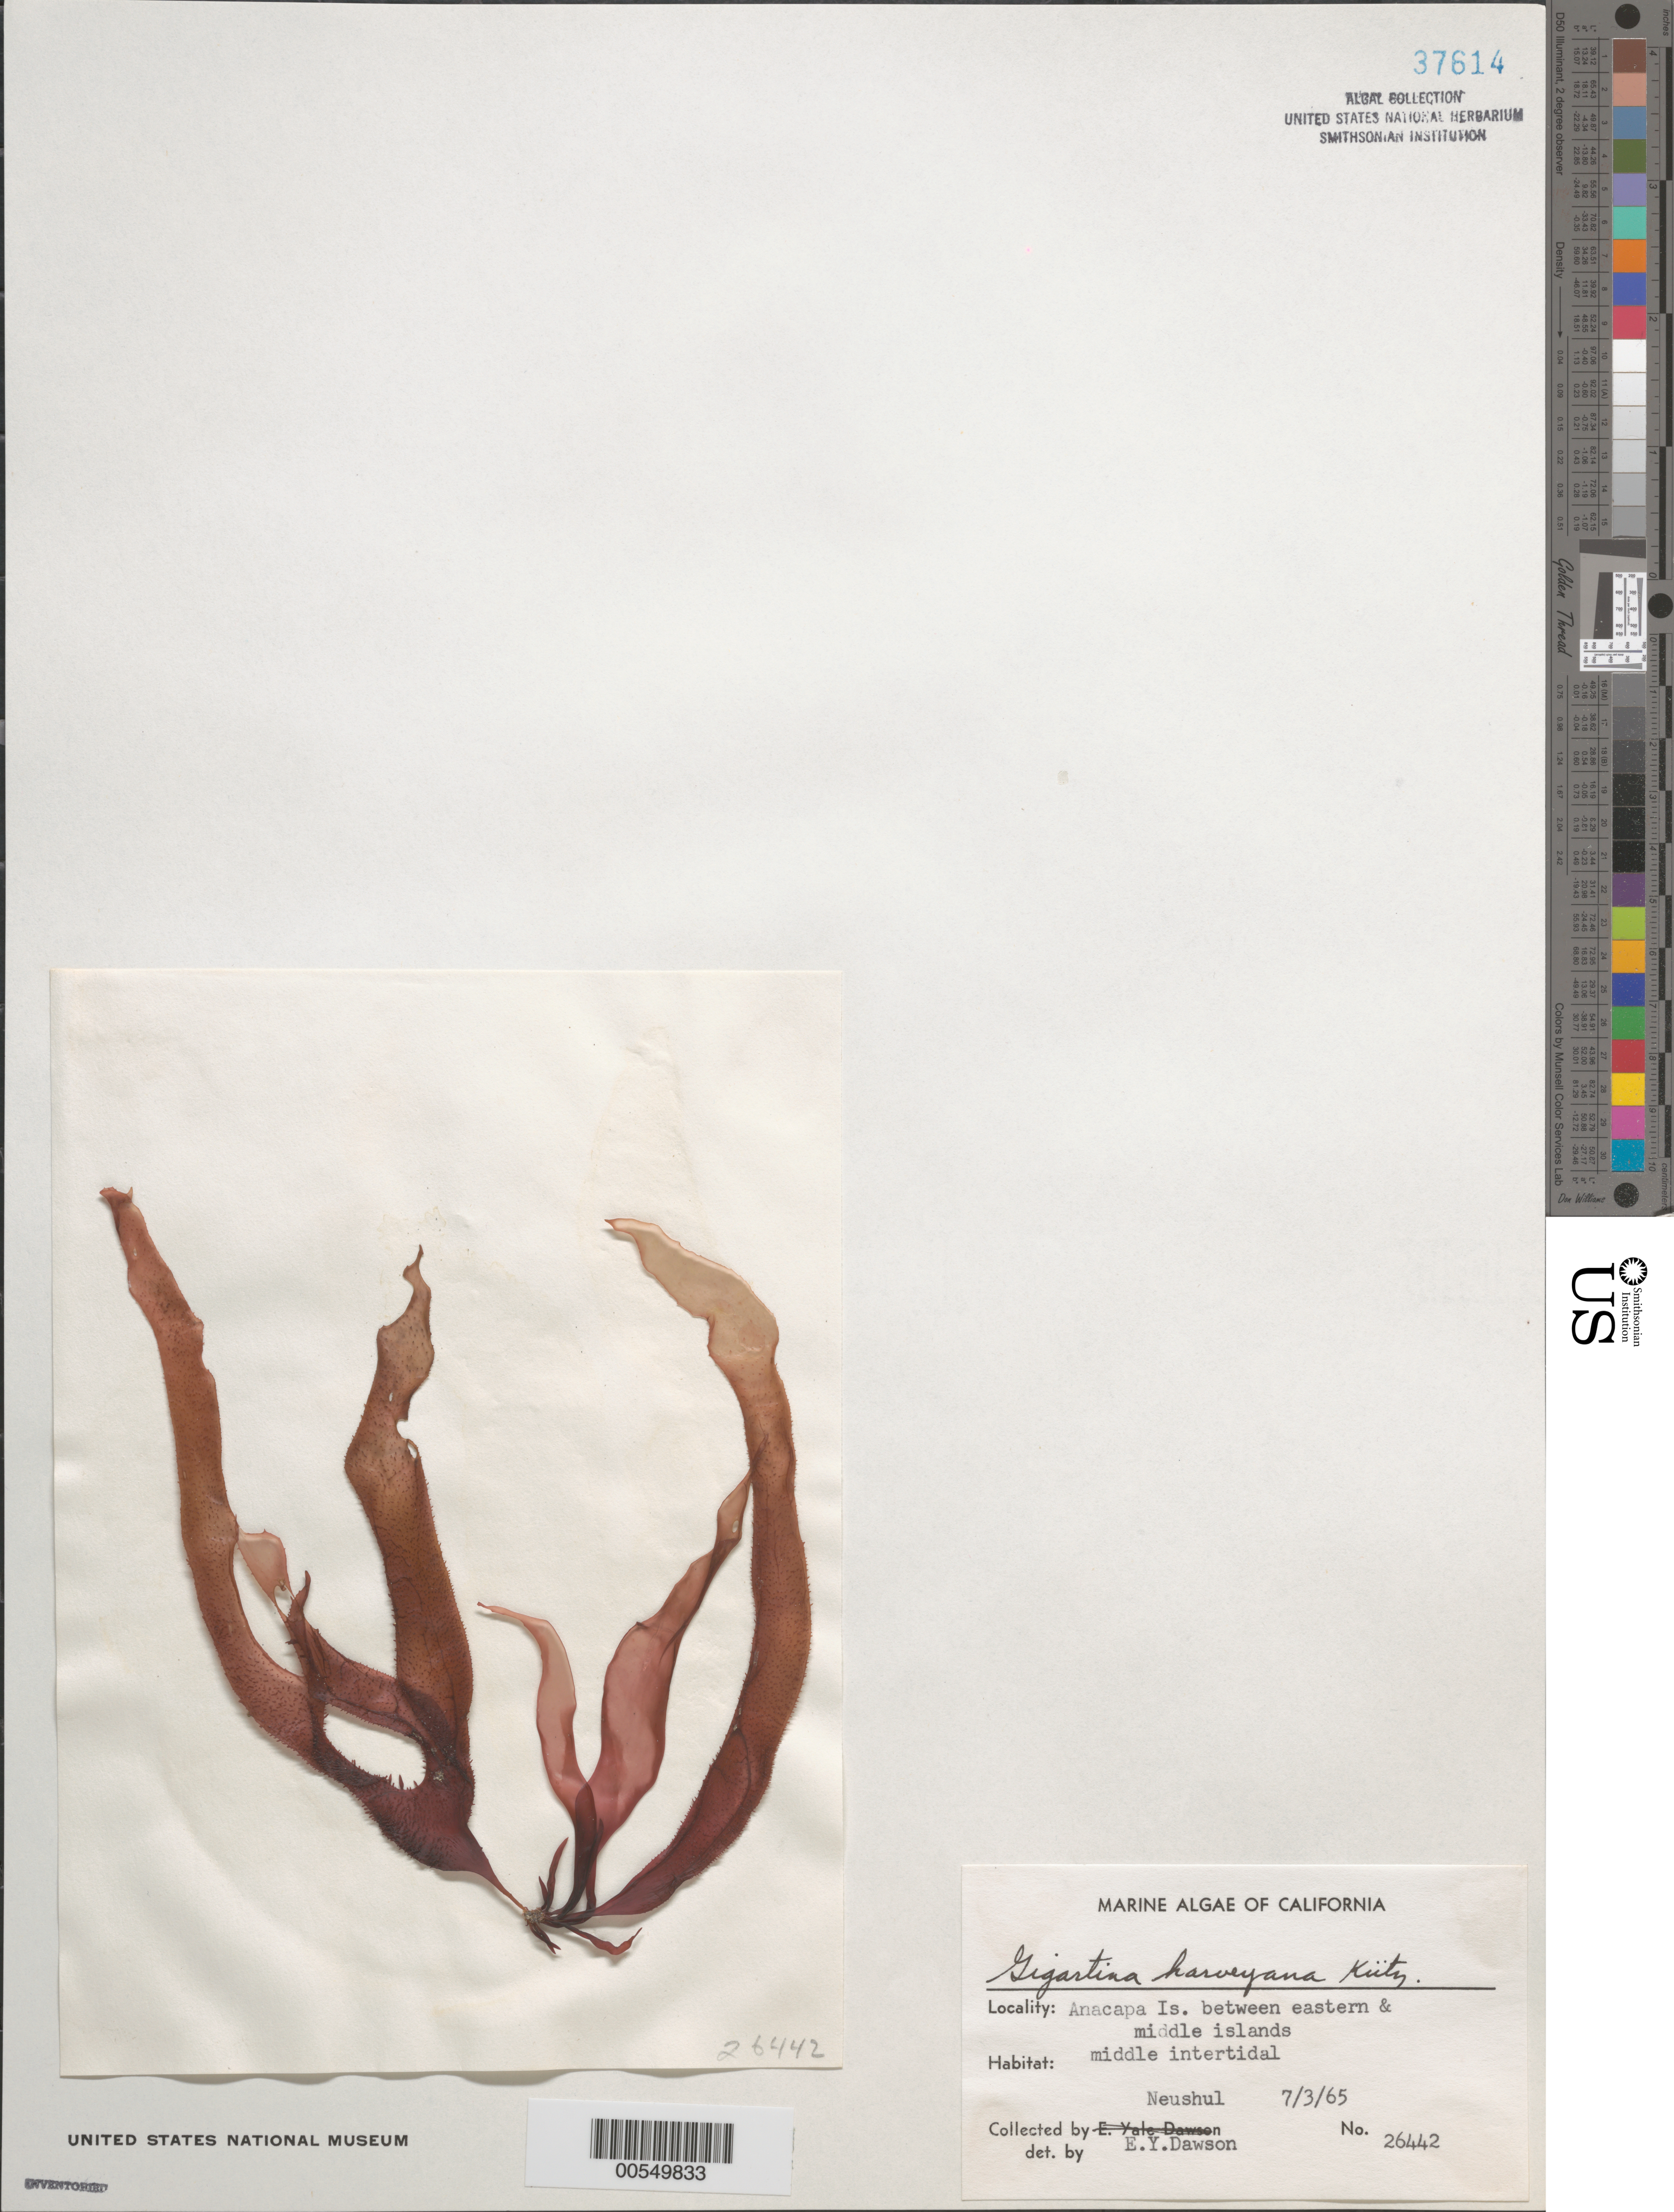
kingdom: Plantae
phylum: Rhodophyta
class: Florideophyceae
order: Gigartinales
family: Gigartinaceae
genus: Chondracanthus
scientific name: Chondracanthus harveyanus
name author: (Kütz.) Guiry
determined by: Algae name updating Project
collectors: M. Neushul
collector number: EYD 26442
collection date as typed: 03 Jul 1965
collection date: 1965-07-03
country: United States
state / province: California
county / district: Ventura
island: Anacapa Island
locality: Between eastern and middle islands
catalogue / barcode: US 37614